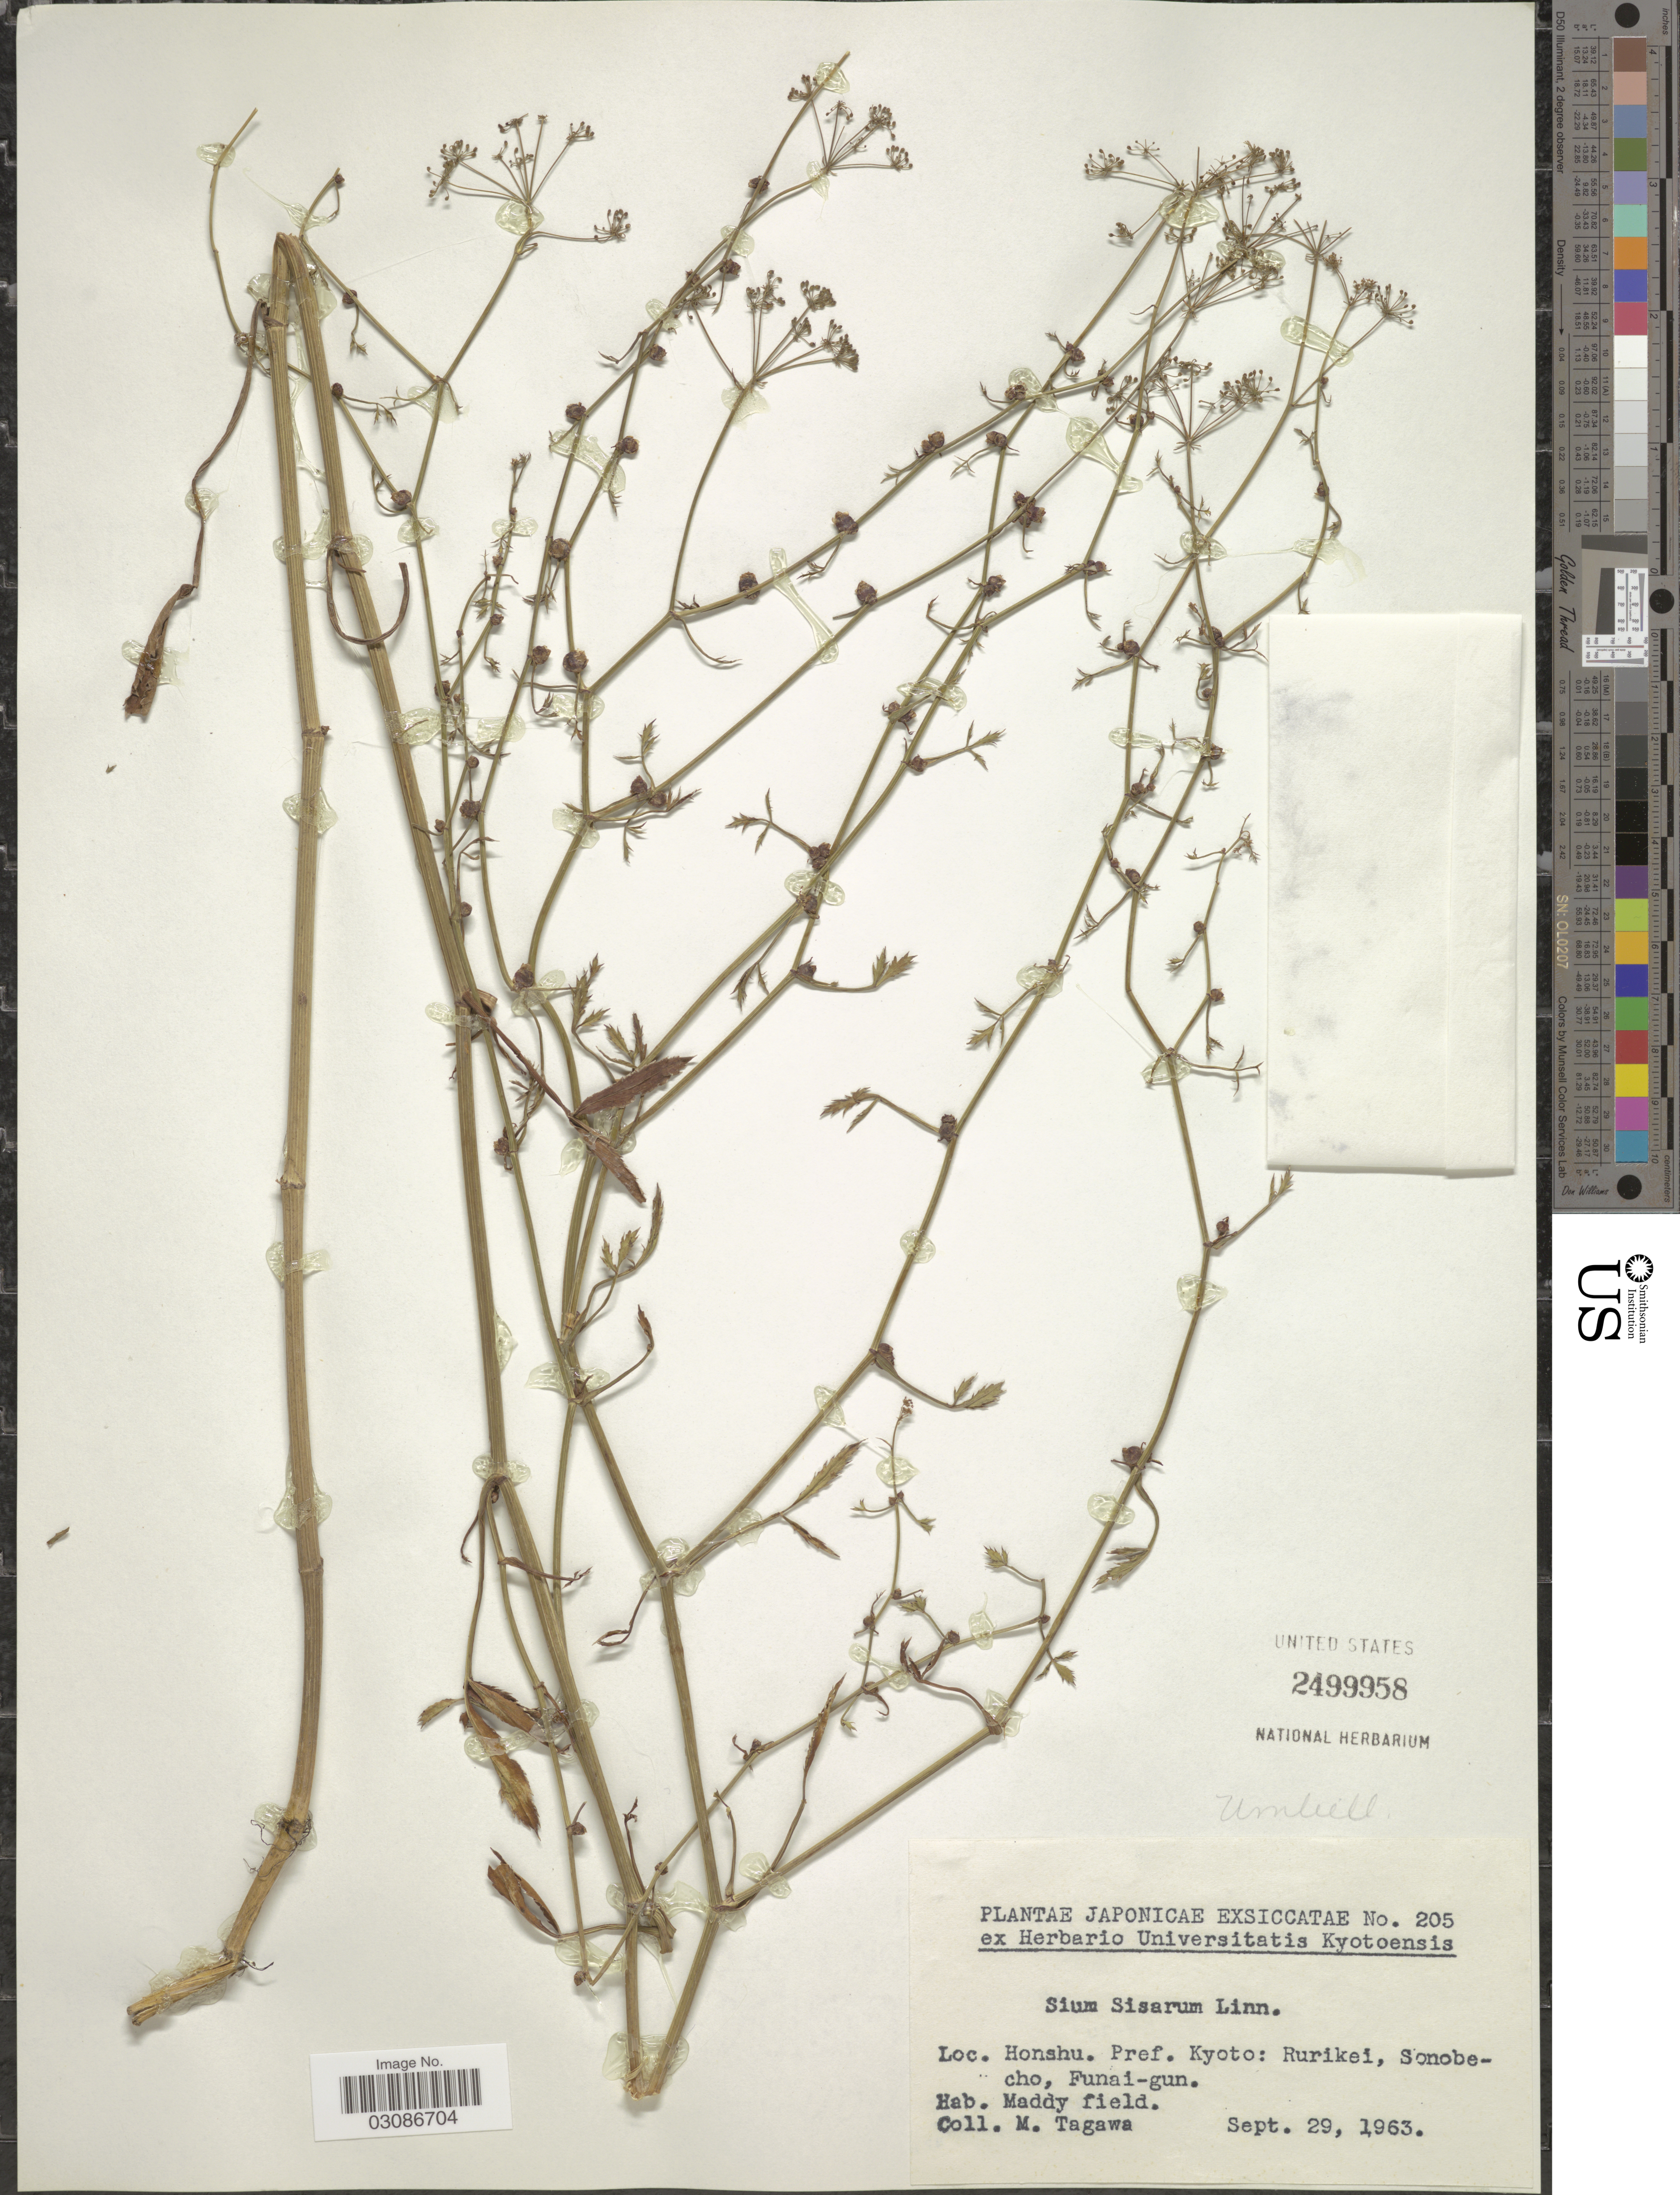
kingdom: Plantae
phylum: Tracheophyta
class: Magnoliopsida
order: Apiales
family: Apiaceae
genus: Sium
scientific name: Sium sisarum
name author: L.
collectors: M. Tagawa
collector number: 205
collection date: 1963-09-29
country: Japan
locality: Japonicae. Honshu. Pref. Kyoto: Rurikei, Sonobecho, Funai-gun.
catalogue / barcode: US 2499958